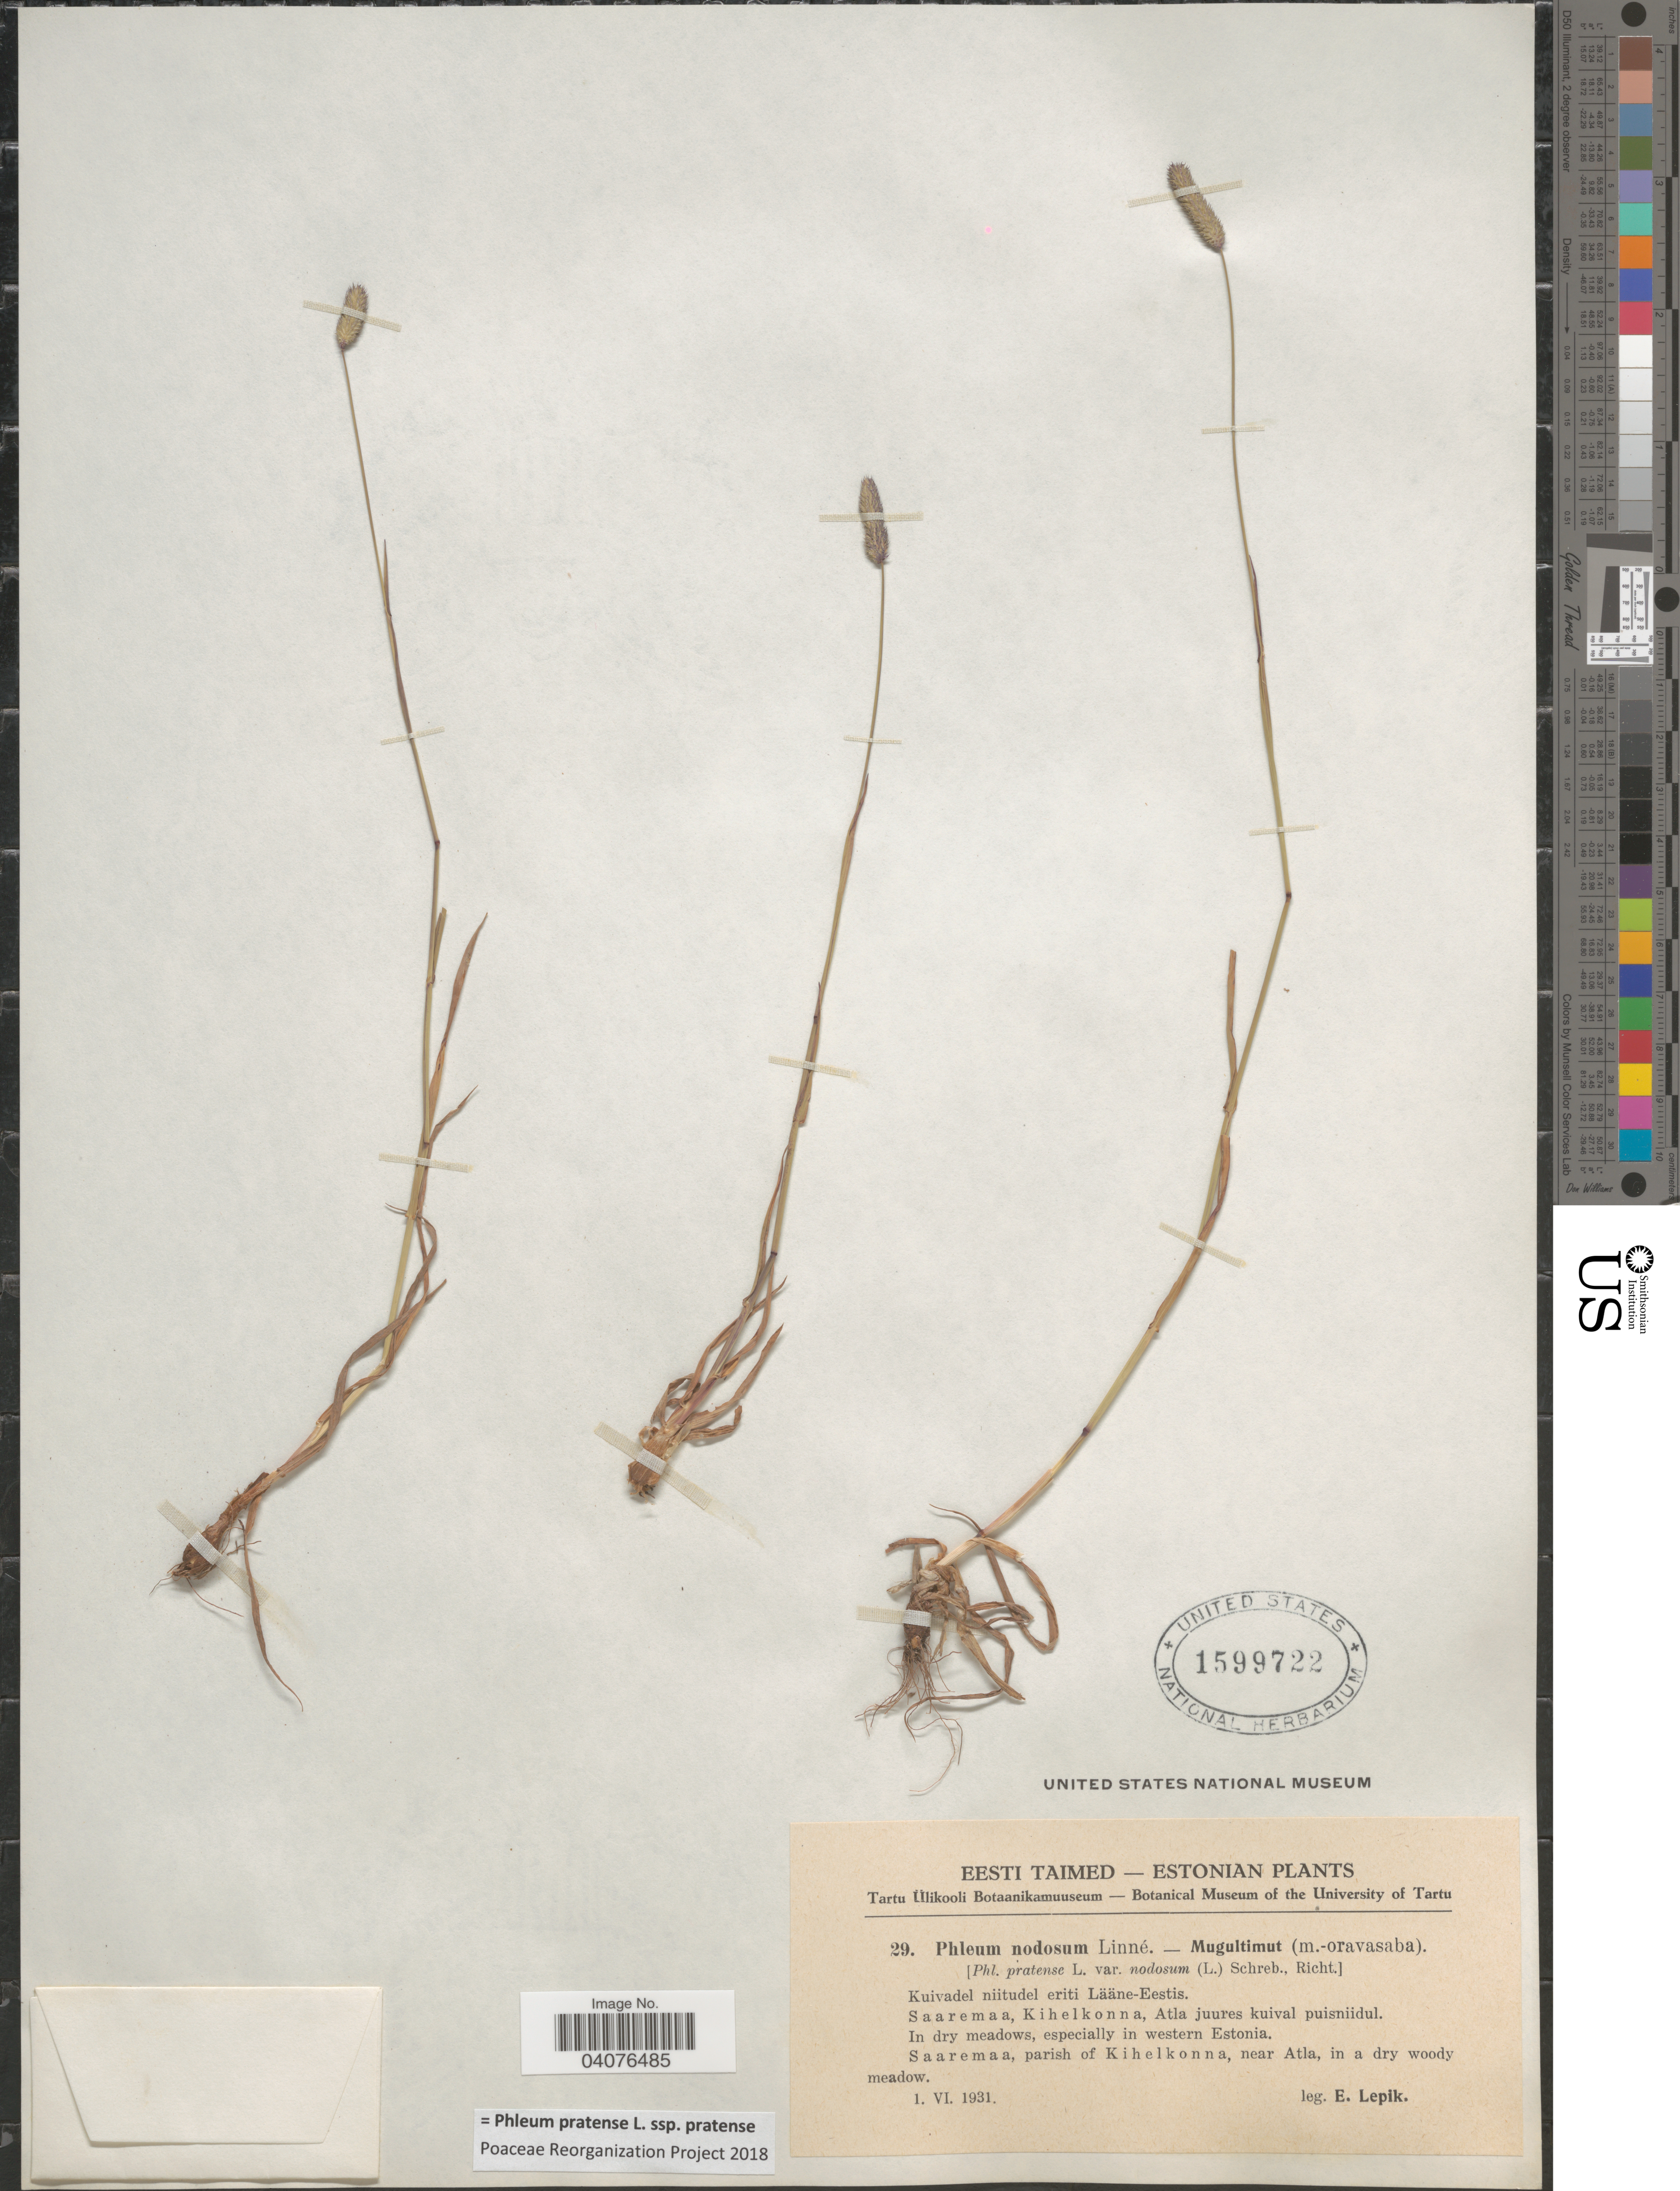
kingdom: Plantae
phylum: Tracheophyta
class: Liliopsida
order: Poales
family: Poaceae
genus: Phleum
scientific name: Phleum pratense subsp. pratense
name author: L.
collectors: E. Lepik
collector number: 29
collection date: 1931-06-01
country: Estonia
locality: Eesti Taimed. Saaremaa, Kihelkonna, Atla juures kuival puisniidul. In dry meadows, especially in western Estonia. Saarema, parish of Kihelkonna, near Atla, in a dry woody meadow.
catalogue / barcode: US 1599722